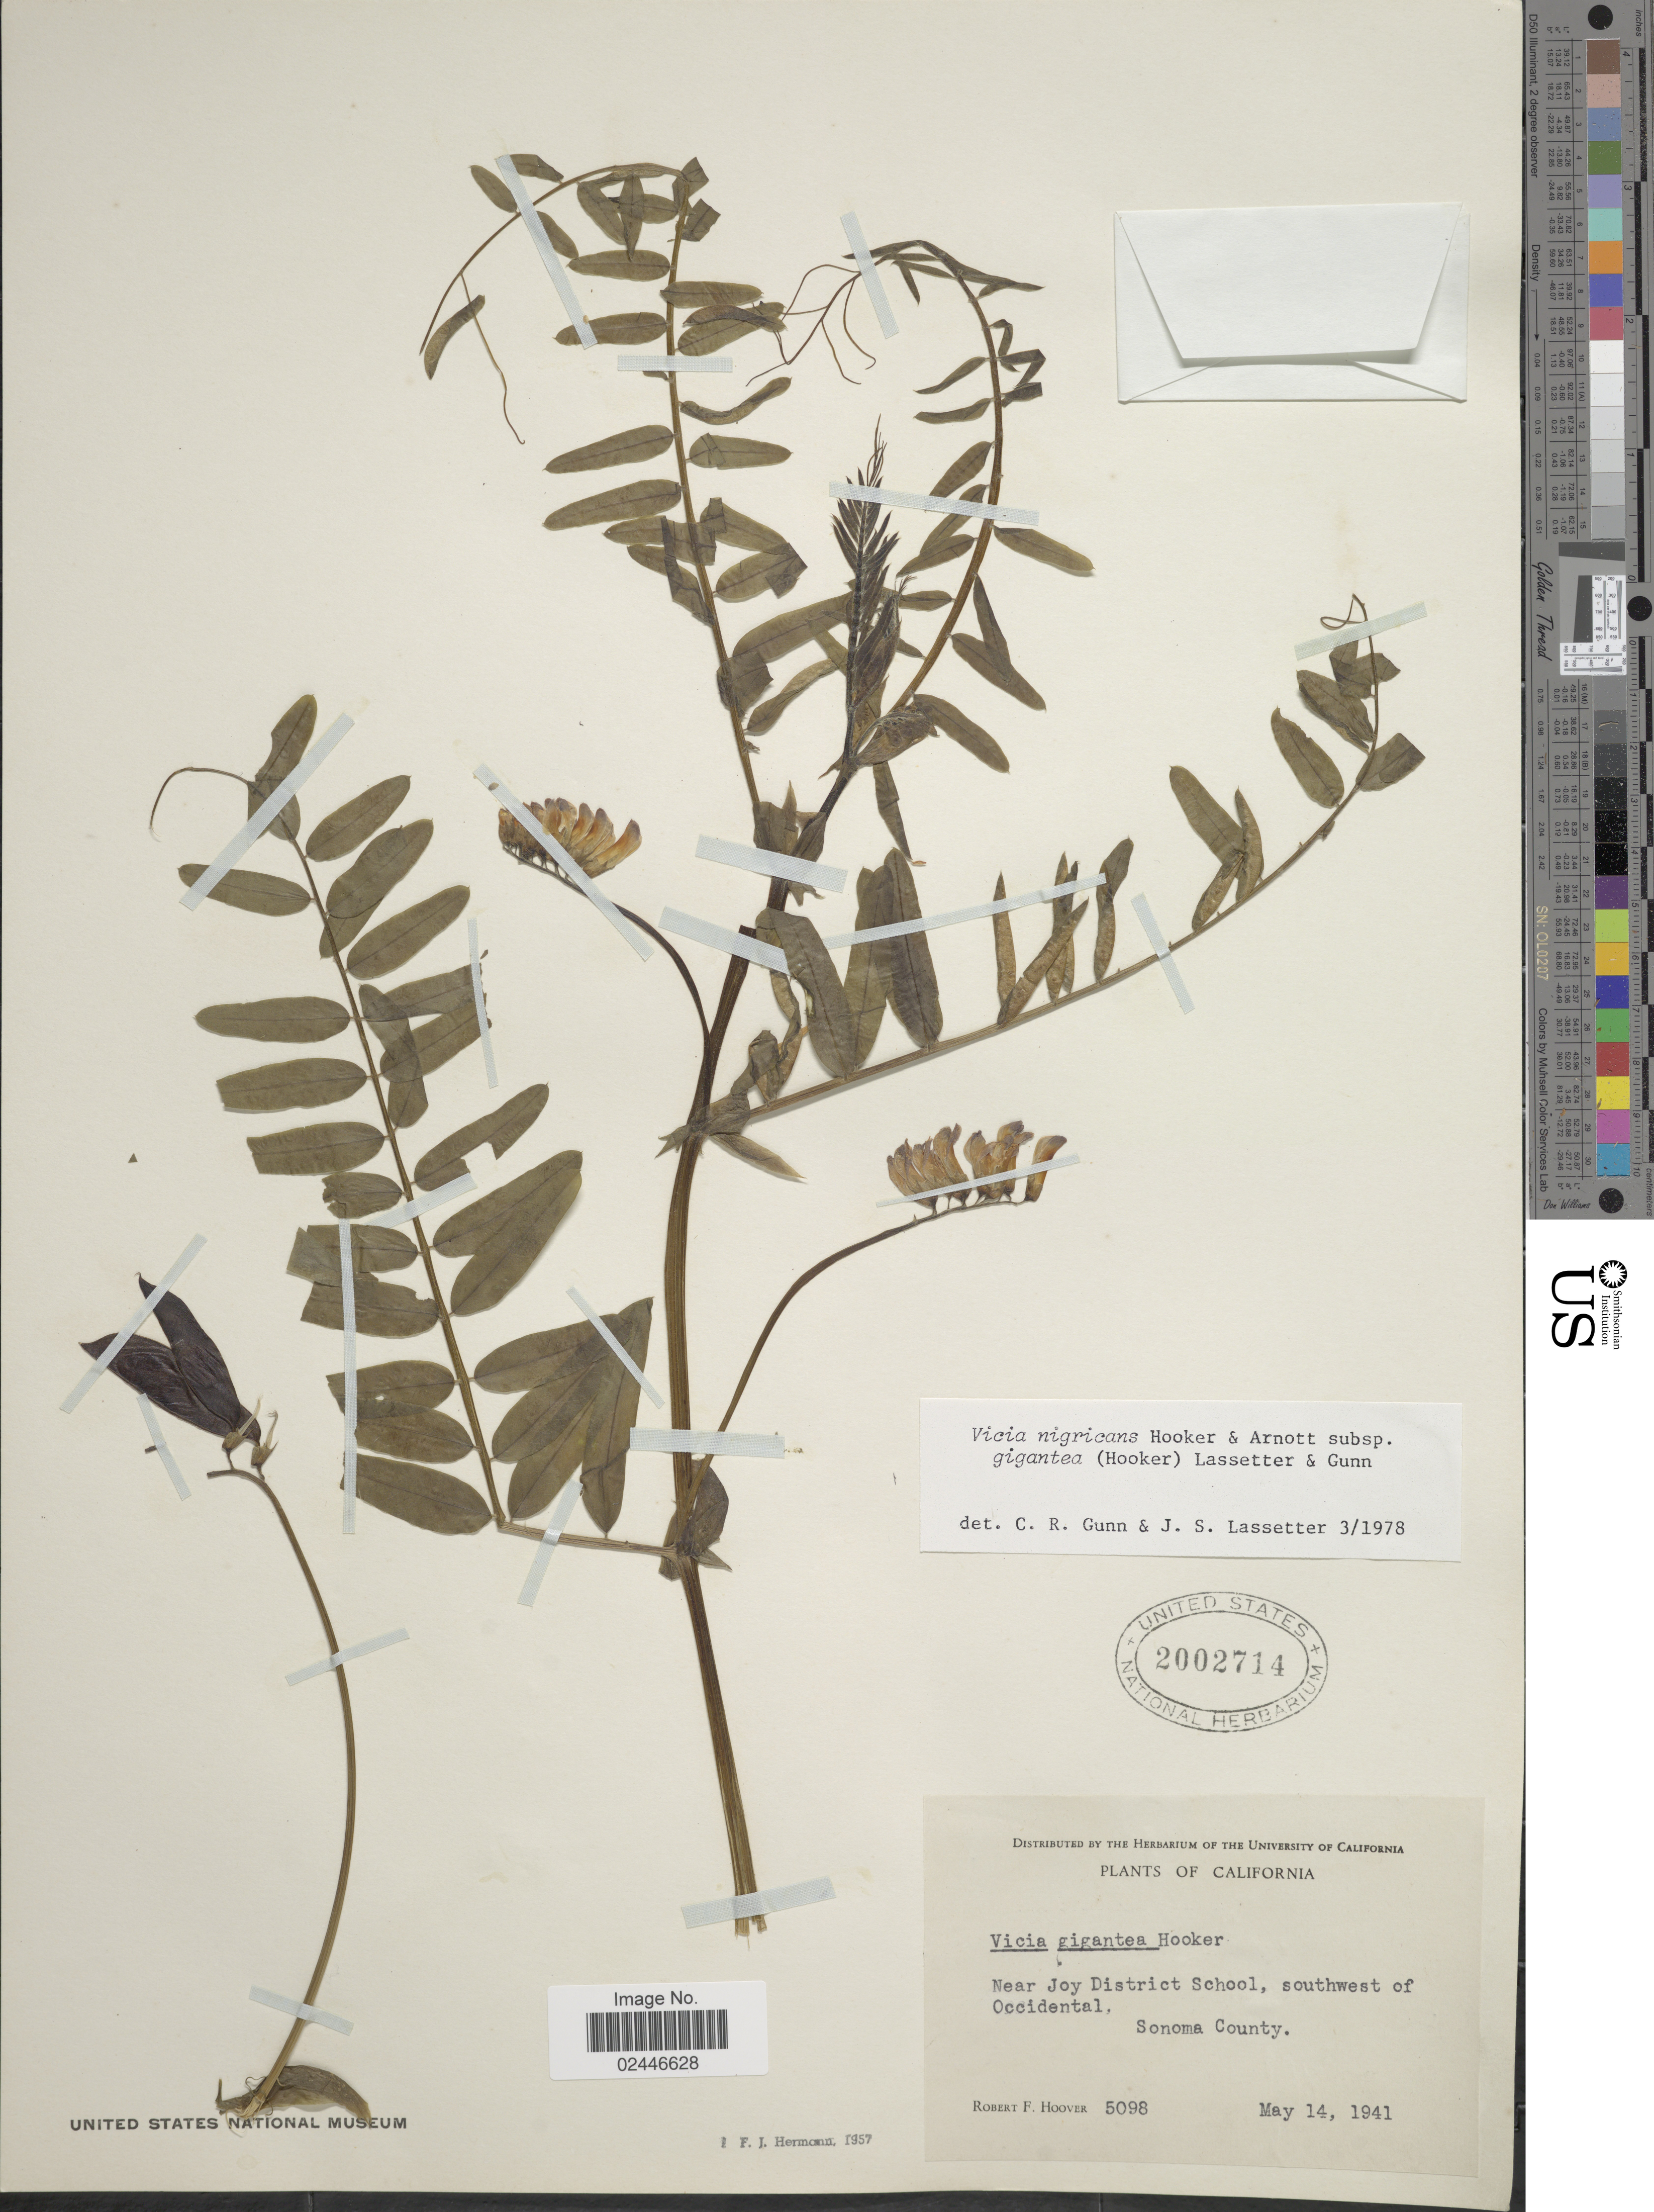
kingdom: Plantae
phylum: Tracheophyta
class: Magnoliopsida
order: Fabales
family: Fabaceae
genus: Vicia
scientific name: Vicia nigricans subsp. gigantea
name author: Hook. & Arn.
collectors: R. F. Hoover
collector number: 5098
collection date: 1941-05-14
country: United States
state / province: California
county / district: Sonoma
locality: Near Joy District School, southwest of Occidental, Sonoma County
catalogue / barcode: US 2002714